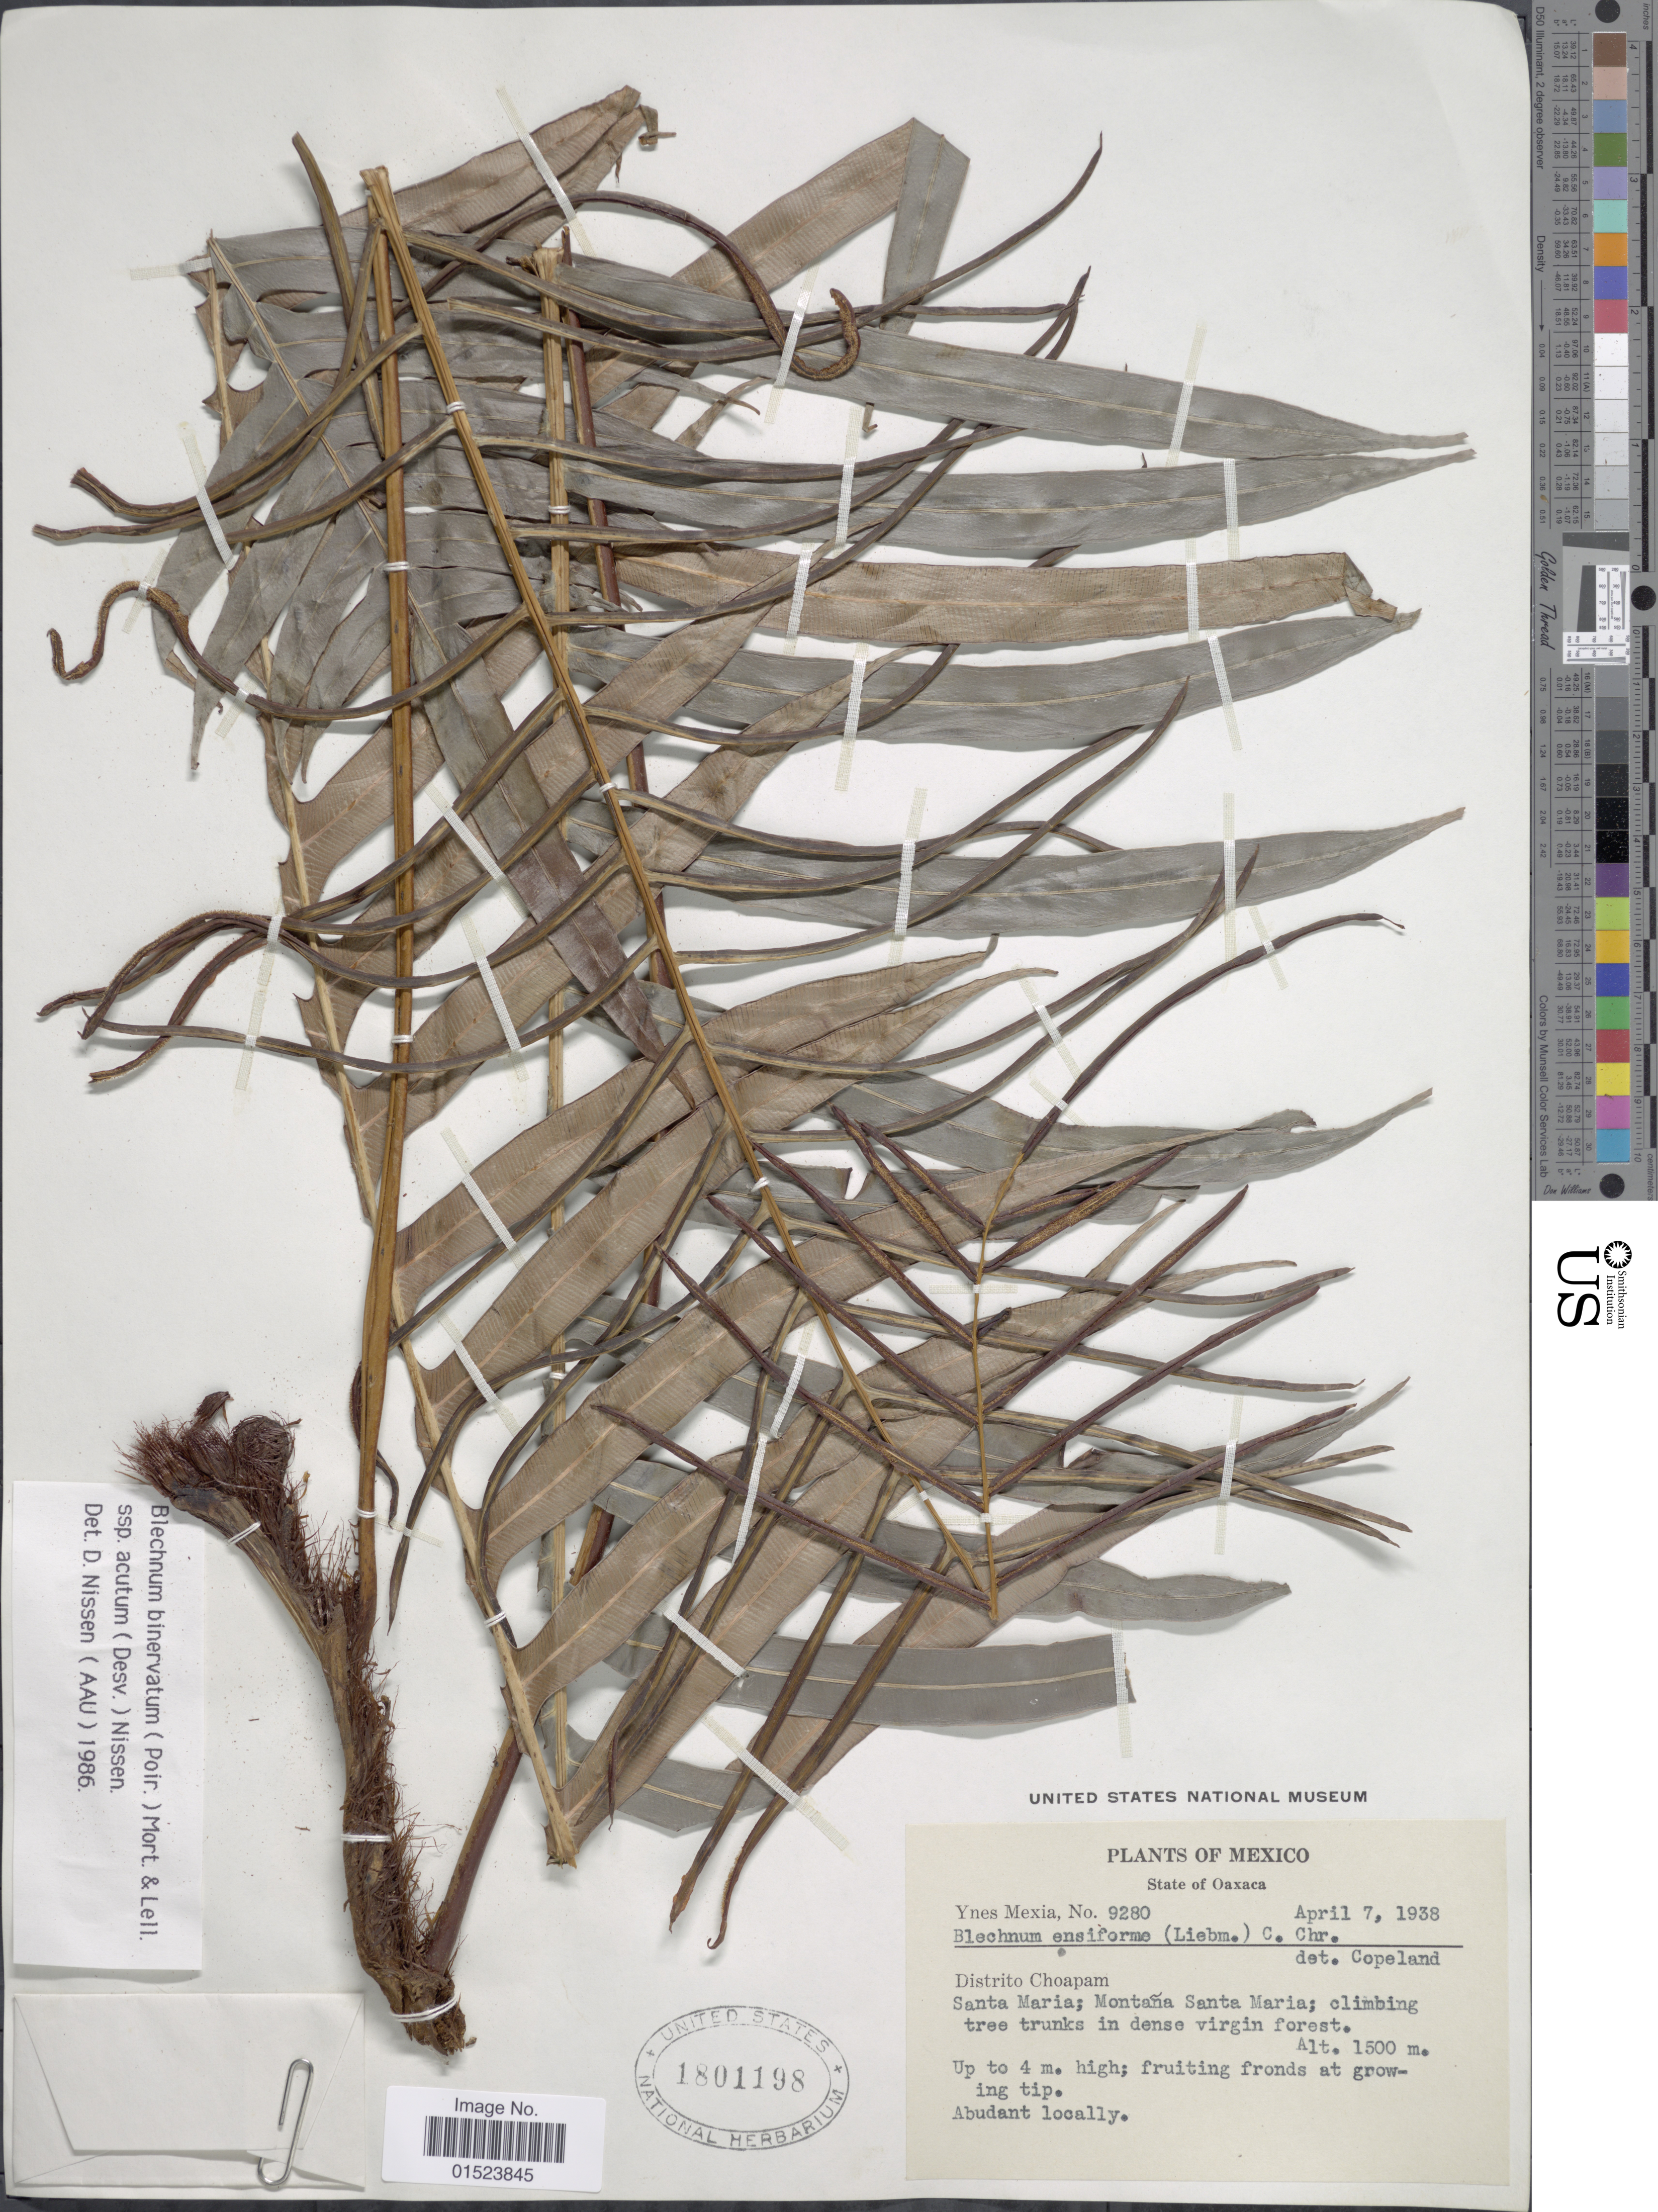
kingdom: Plantae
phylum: Tracheophyta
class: Polypodiopsida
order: Polypodiales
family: Blechnaceae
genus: Blechnum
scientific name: Blechnum ensiforme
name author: (Liebm.) C. Chr.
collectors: Y. Mexia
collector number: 9280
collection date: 1938-04-07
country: Mexico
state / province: Oaxaca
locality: Distrito Choapam. Santa Maria; Montaña Santa Maria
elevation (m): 1500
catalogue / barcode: US 1801198